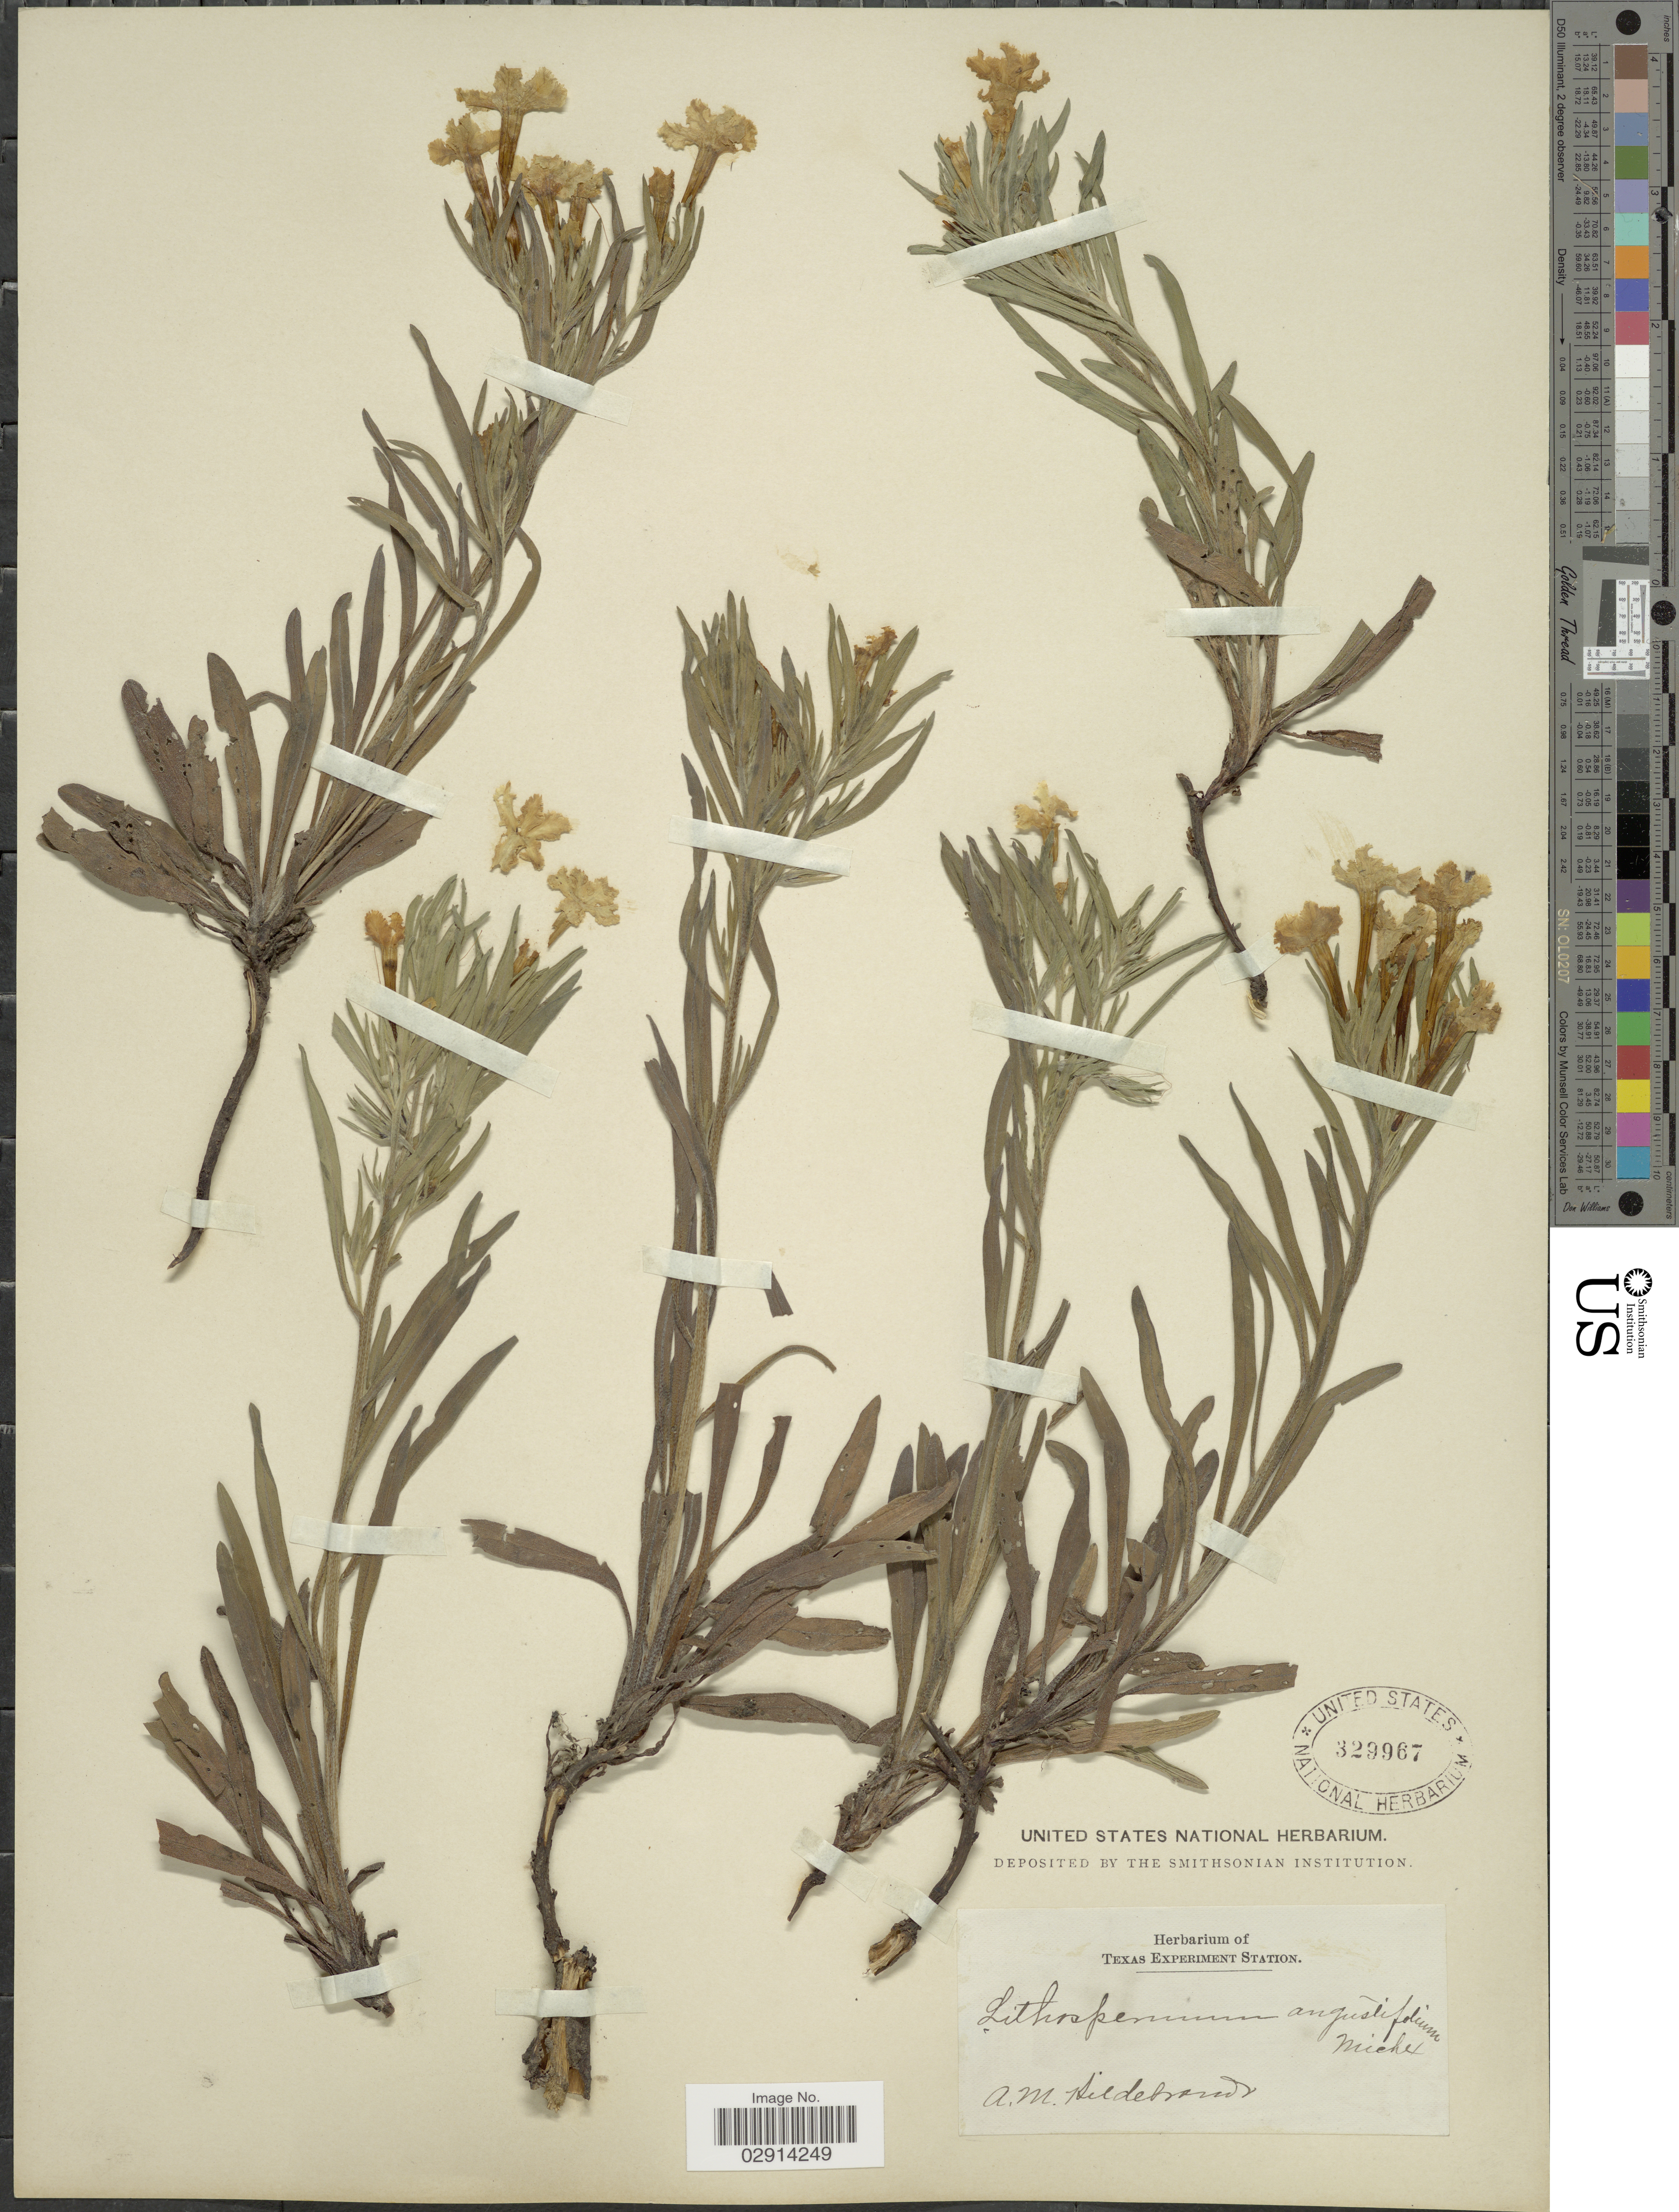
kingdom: Plantae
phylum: Tracheophyta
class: Magnoliopsida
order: Boraginales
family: Boraginaceae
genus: Lithospermum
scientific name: Lithospermum incisum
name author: Lehm.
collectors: A. Hildebrandt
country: United States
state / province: Texas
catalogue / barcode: US 329967